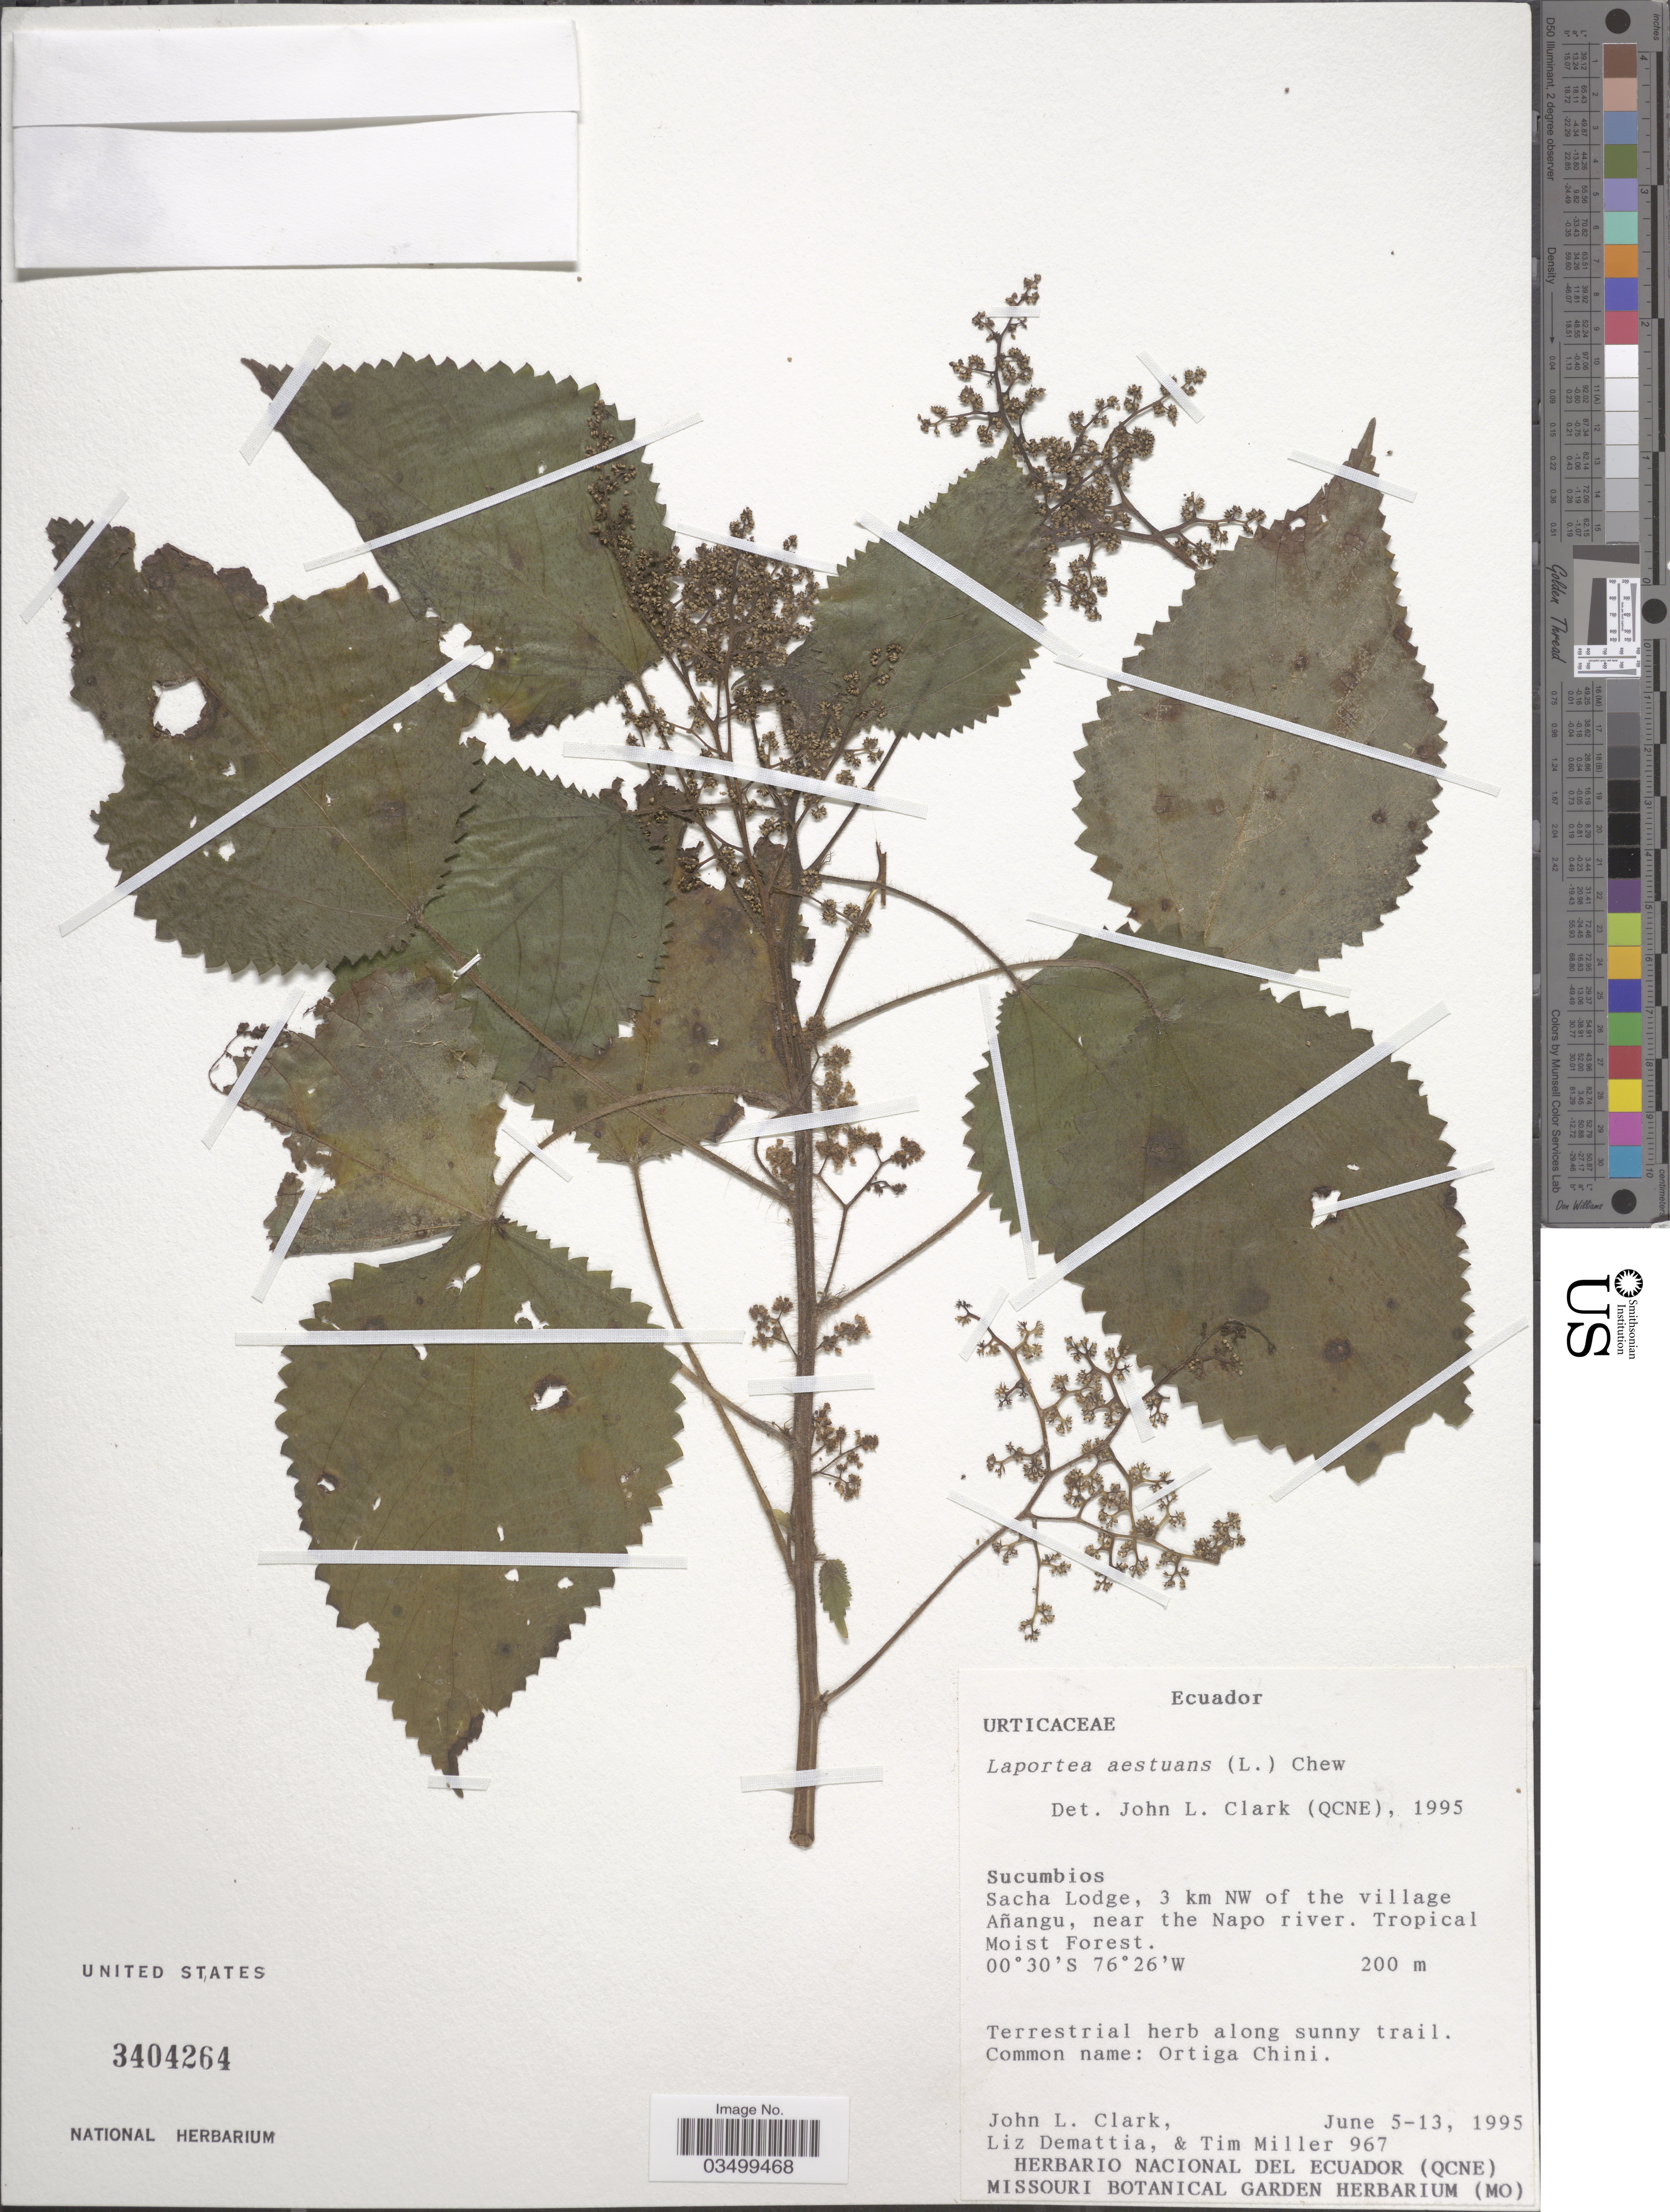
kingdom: Plantae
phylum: Tracheophyta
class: Magnoliopsida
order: Rosales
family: Urticaceae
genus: Laportea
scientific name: Laportea aestuans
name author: (L.) Chew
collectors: J. L. Clark, L. Demattia & T. Miller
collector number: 967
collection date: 1995-06-05/1995-06-13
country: Ecuador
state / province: Sucumbíos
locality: Sacha Lodge, 3 km NW of the village Añangu, near the Napo river.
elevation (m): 200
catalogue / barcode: US 3404264